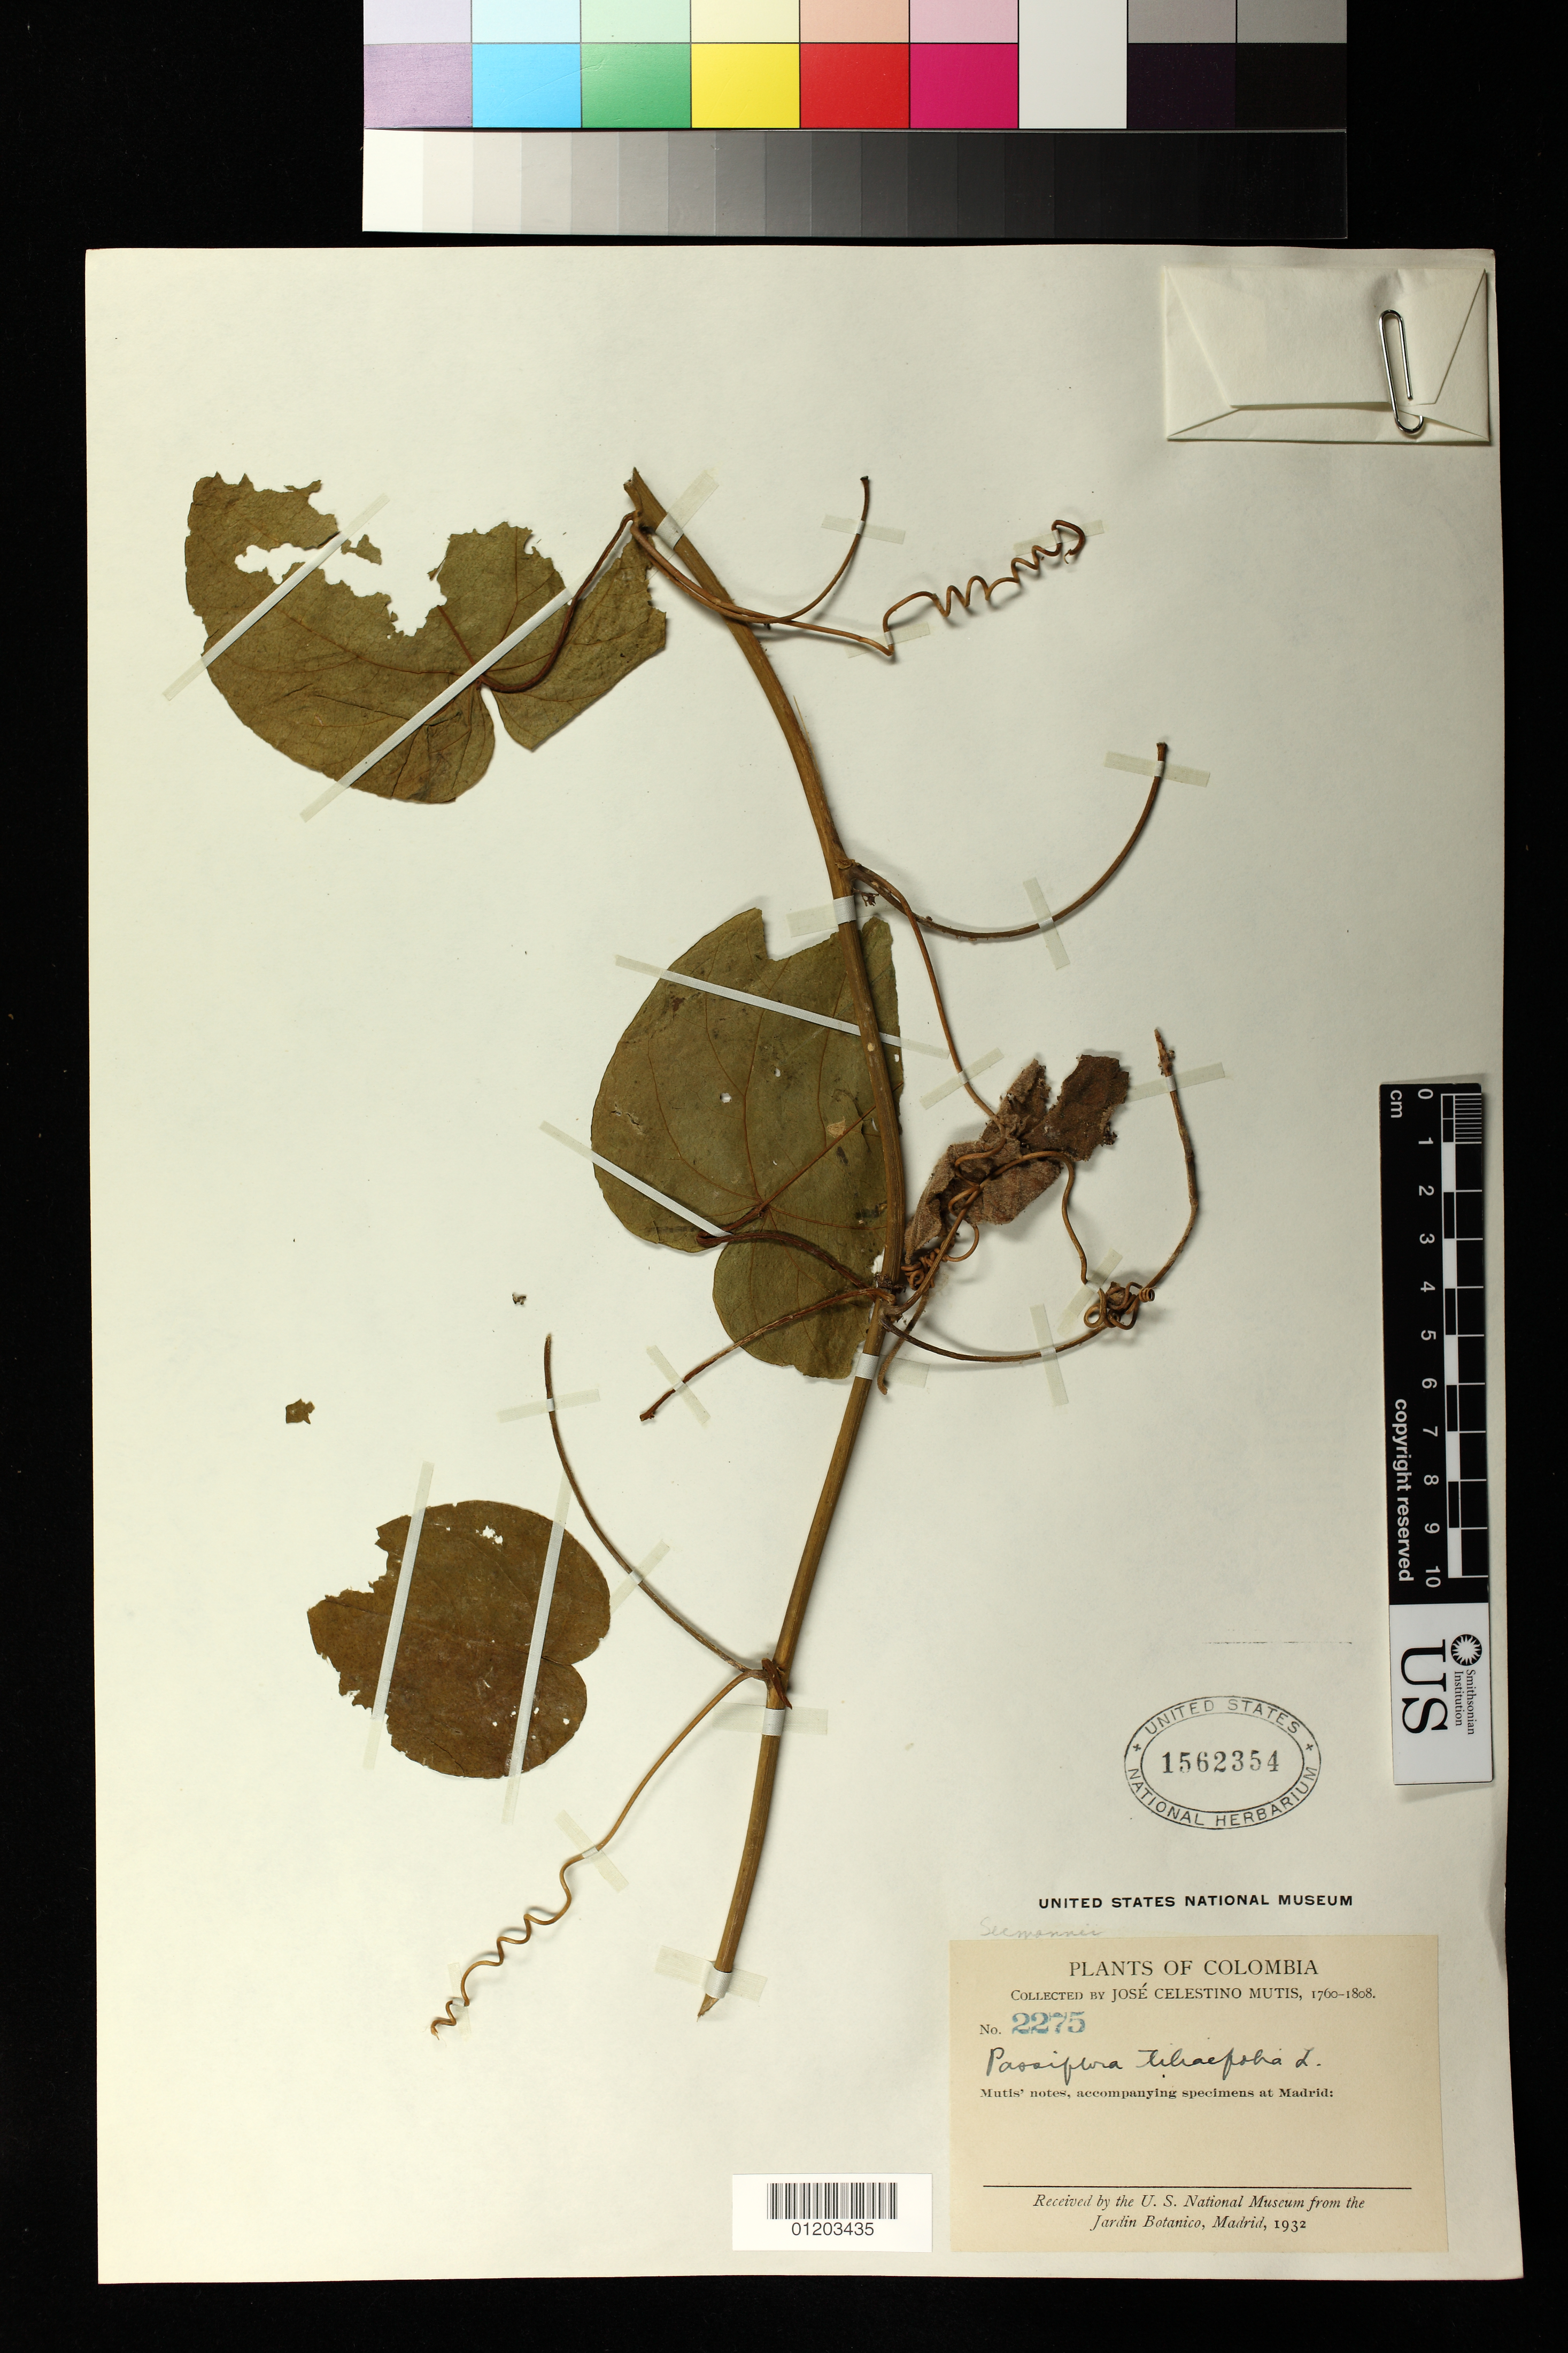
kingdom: Plantae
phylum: Tracheophyta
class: Magnoliopsida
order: Malpighiales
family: Passifloraceae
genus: Passiflora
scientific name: Passiflora tiliifolia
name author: L.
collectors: J. C. B. Mutis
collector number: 2275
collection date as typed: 1760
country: Colombia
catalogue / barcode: US 1562354